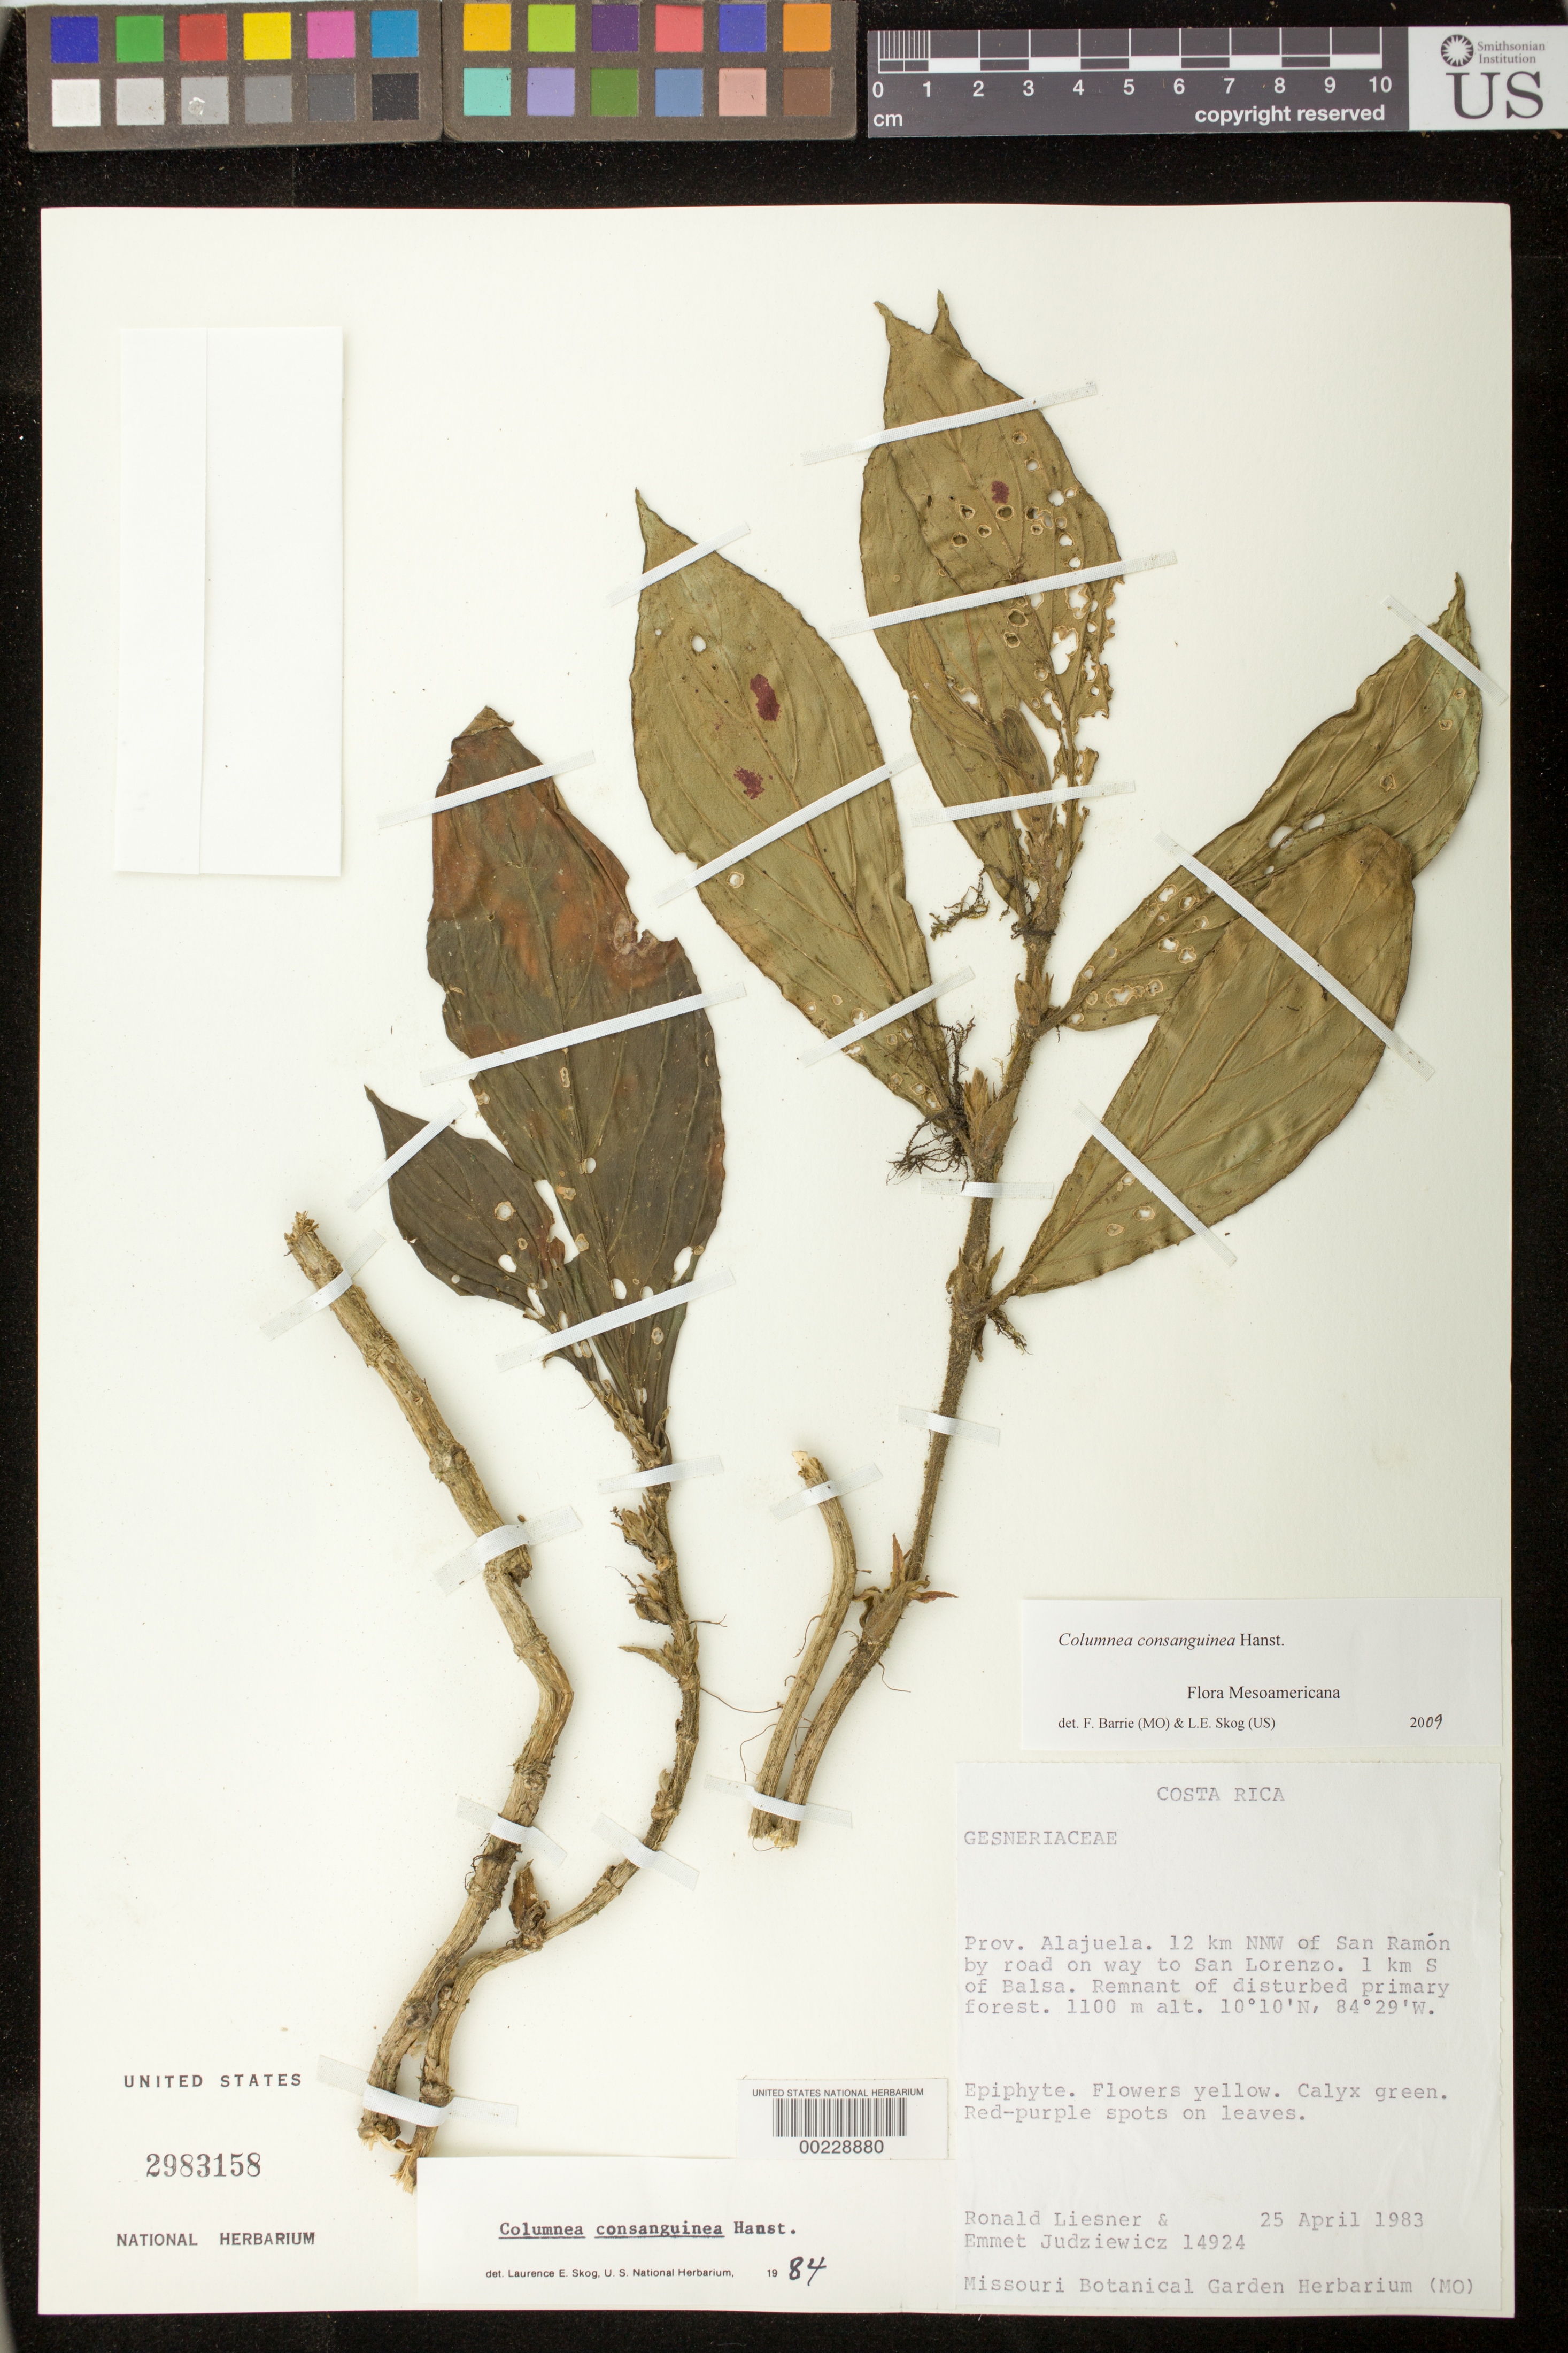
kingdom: Plantae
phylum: Tracheophyta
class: Magnoliopsida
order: Lamiales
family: Gesneriaceae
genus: Columnea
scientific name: Columnea consanguinea Hanst. var. consanguinea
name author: (Hanst.) Hanst.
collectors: R. L. Liesner & E. J. Judziewicz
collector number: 14924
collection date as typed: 25 Apr 1983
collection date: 1983-04-25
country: Costa Rica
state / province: Alajuela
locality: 12 km NNW of San Ramon by road on way to San Lorenzo, 1 km S of Balsa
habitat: Remnant of disturbed primary forest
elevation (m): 1100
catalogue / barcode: US 2983158